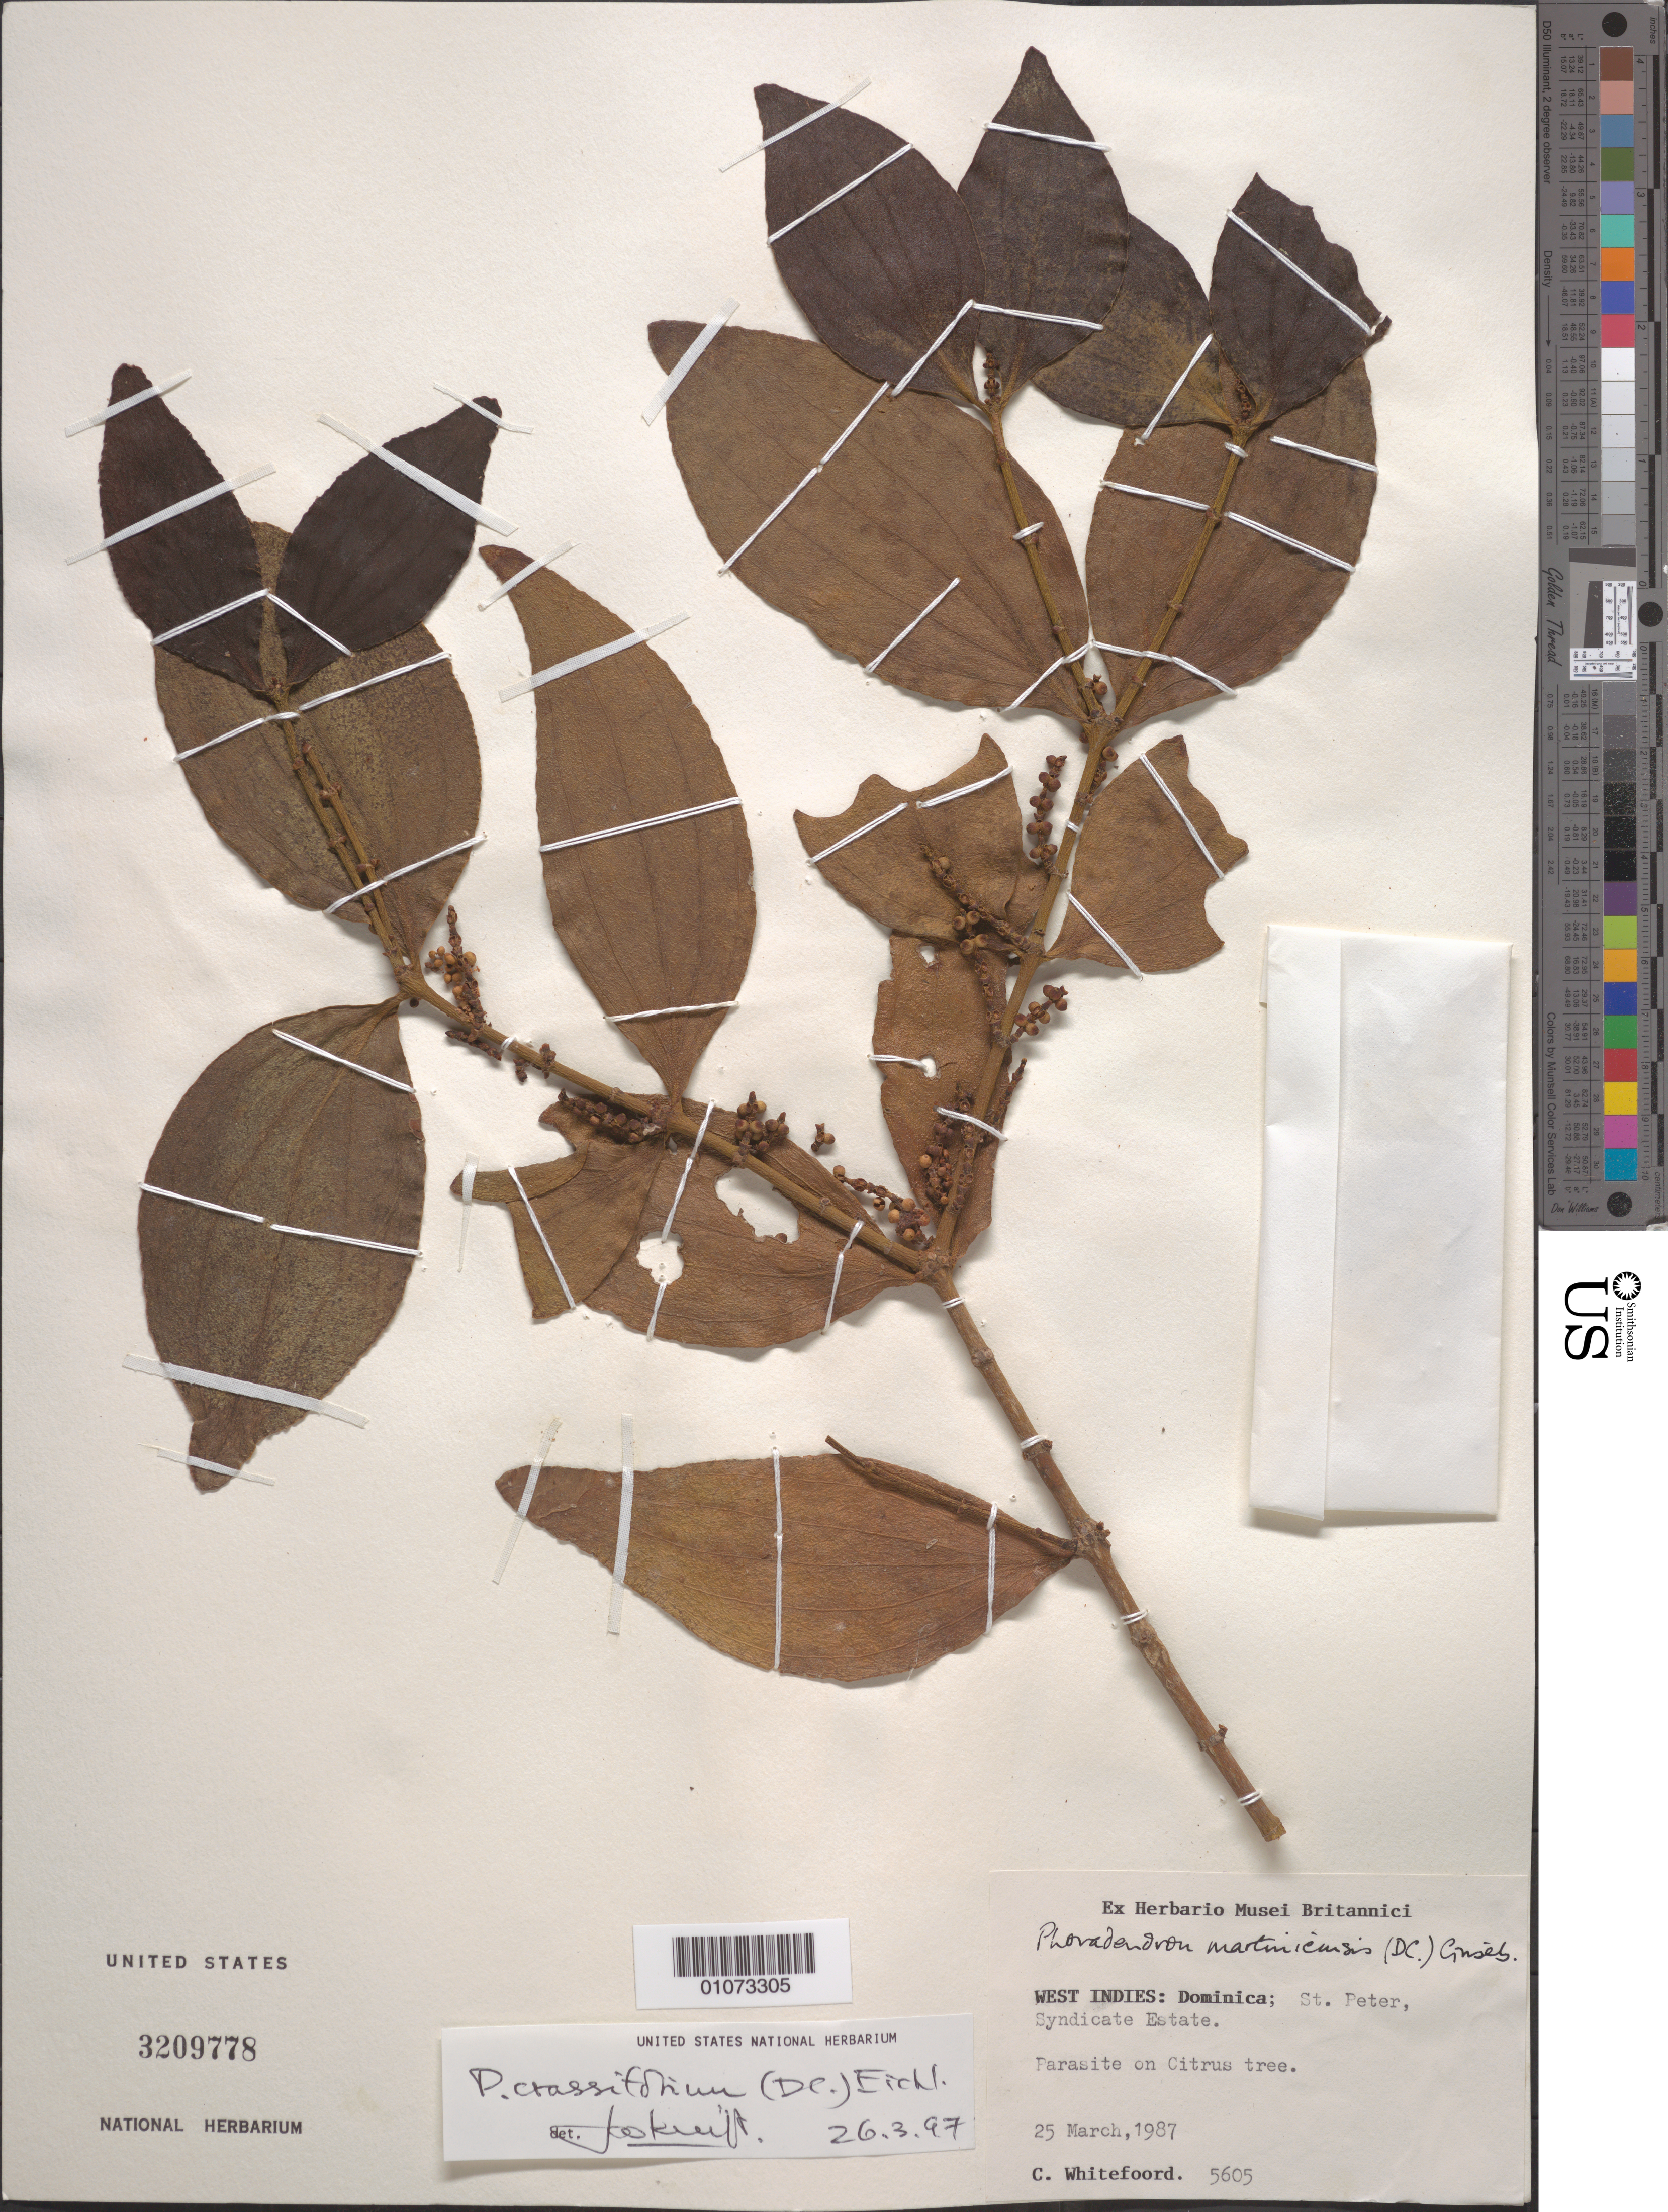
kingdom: Plantae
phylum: Tracheophyta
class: Magnoliopsida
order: Santalales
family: Viscaceae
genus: Phoradendron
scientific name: Phoradendron martinicense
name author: (DC.) Griseb.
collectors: C. Whitefoord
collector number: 5605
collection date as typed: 25 Mar 1987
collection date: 1987-03-25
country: Dominica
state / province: St. Peter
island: Dominica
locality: Syndicate Estate.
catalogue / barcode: US 3209778